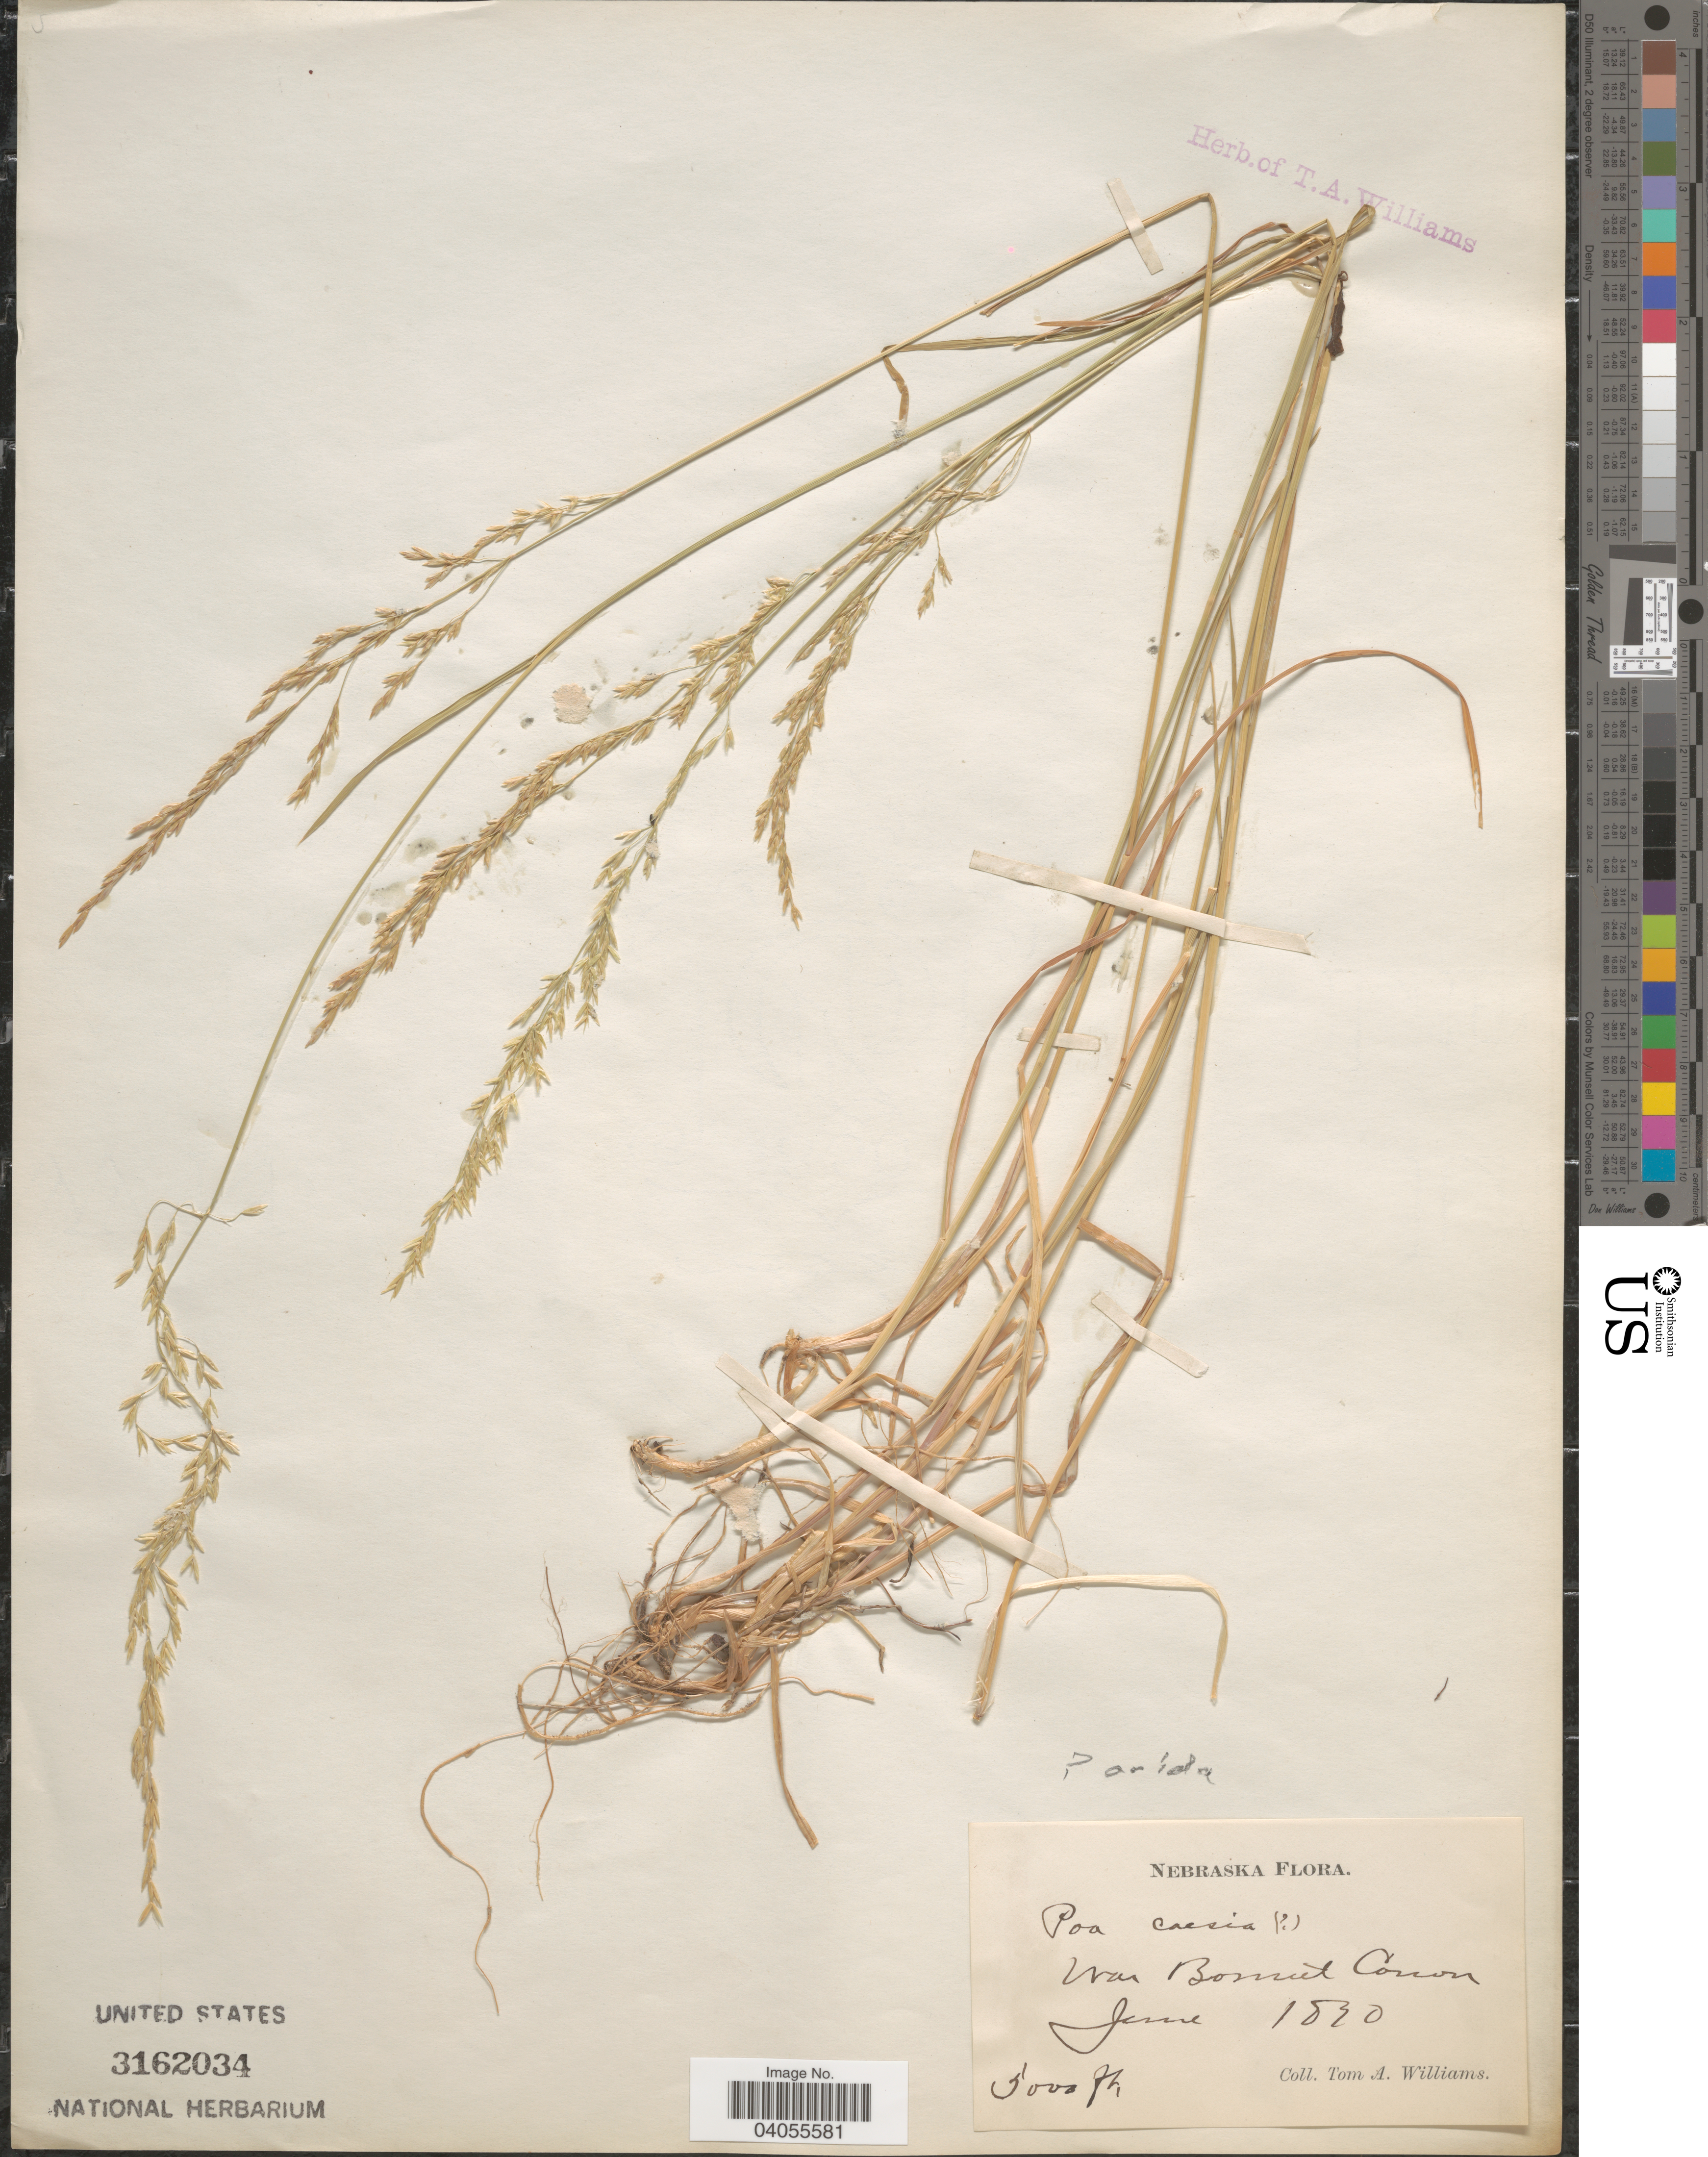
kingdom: Plantae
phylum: Tracheophyta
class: Liliopsida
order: Poales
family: Poaceae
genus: Poa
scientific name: Poa arida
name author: Vasey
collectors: T. Williams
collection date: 1890-06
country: United States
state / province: Nebraska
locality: War Bonnet Canon.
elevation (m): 1524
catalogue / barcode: US 3162034